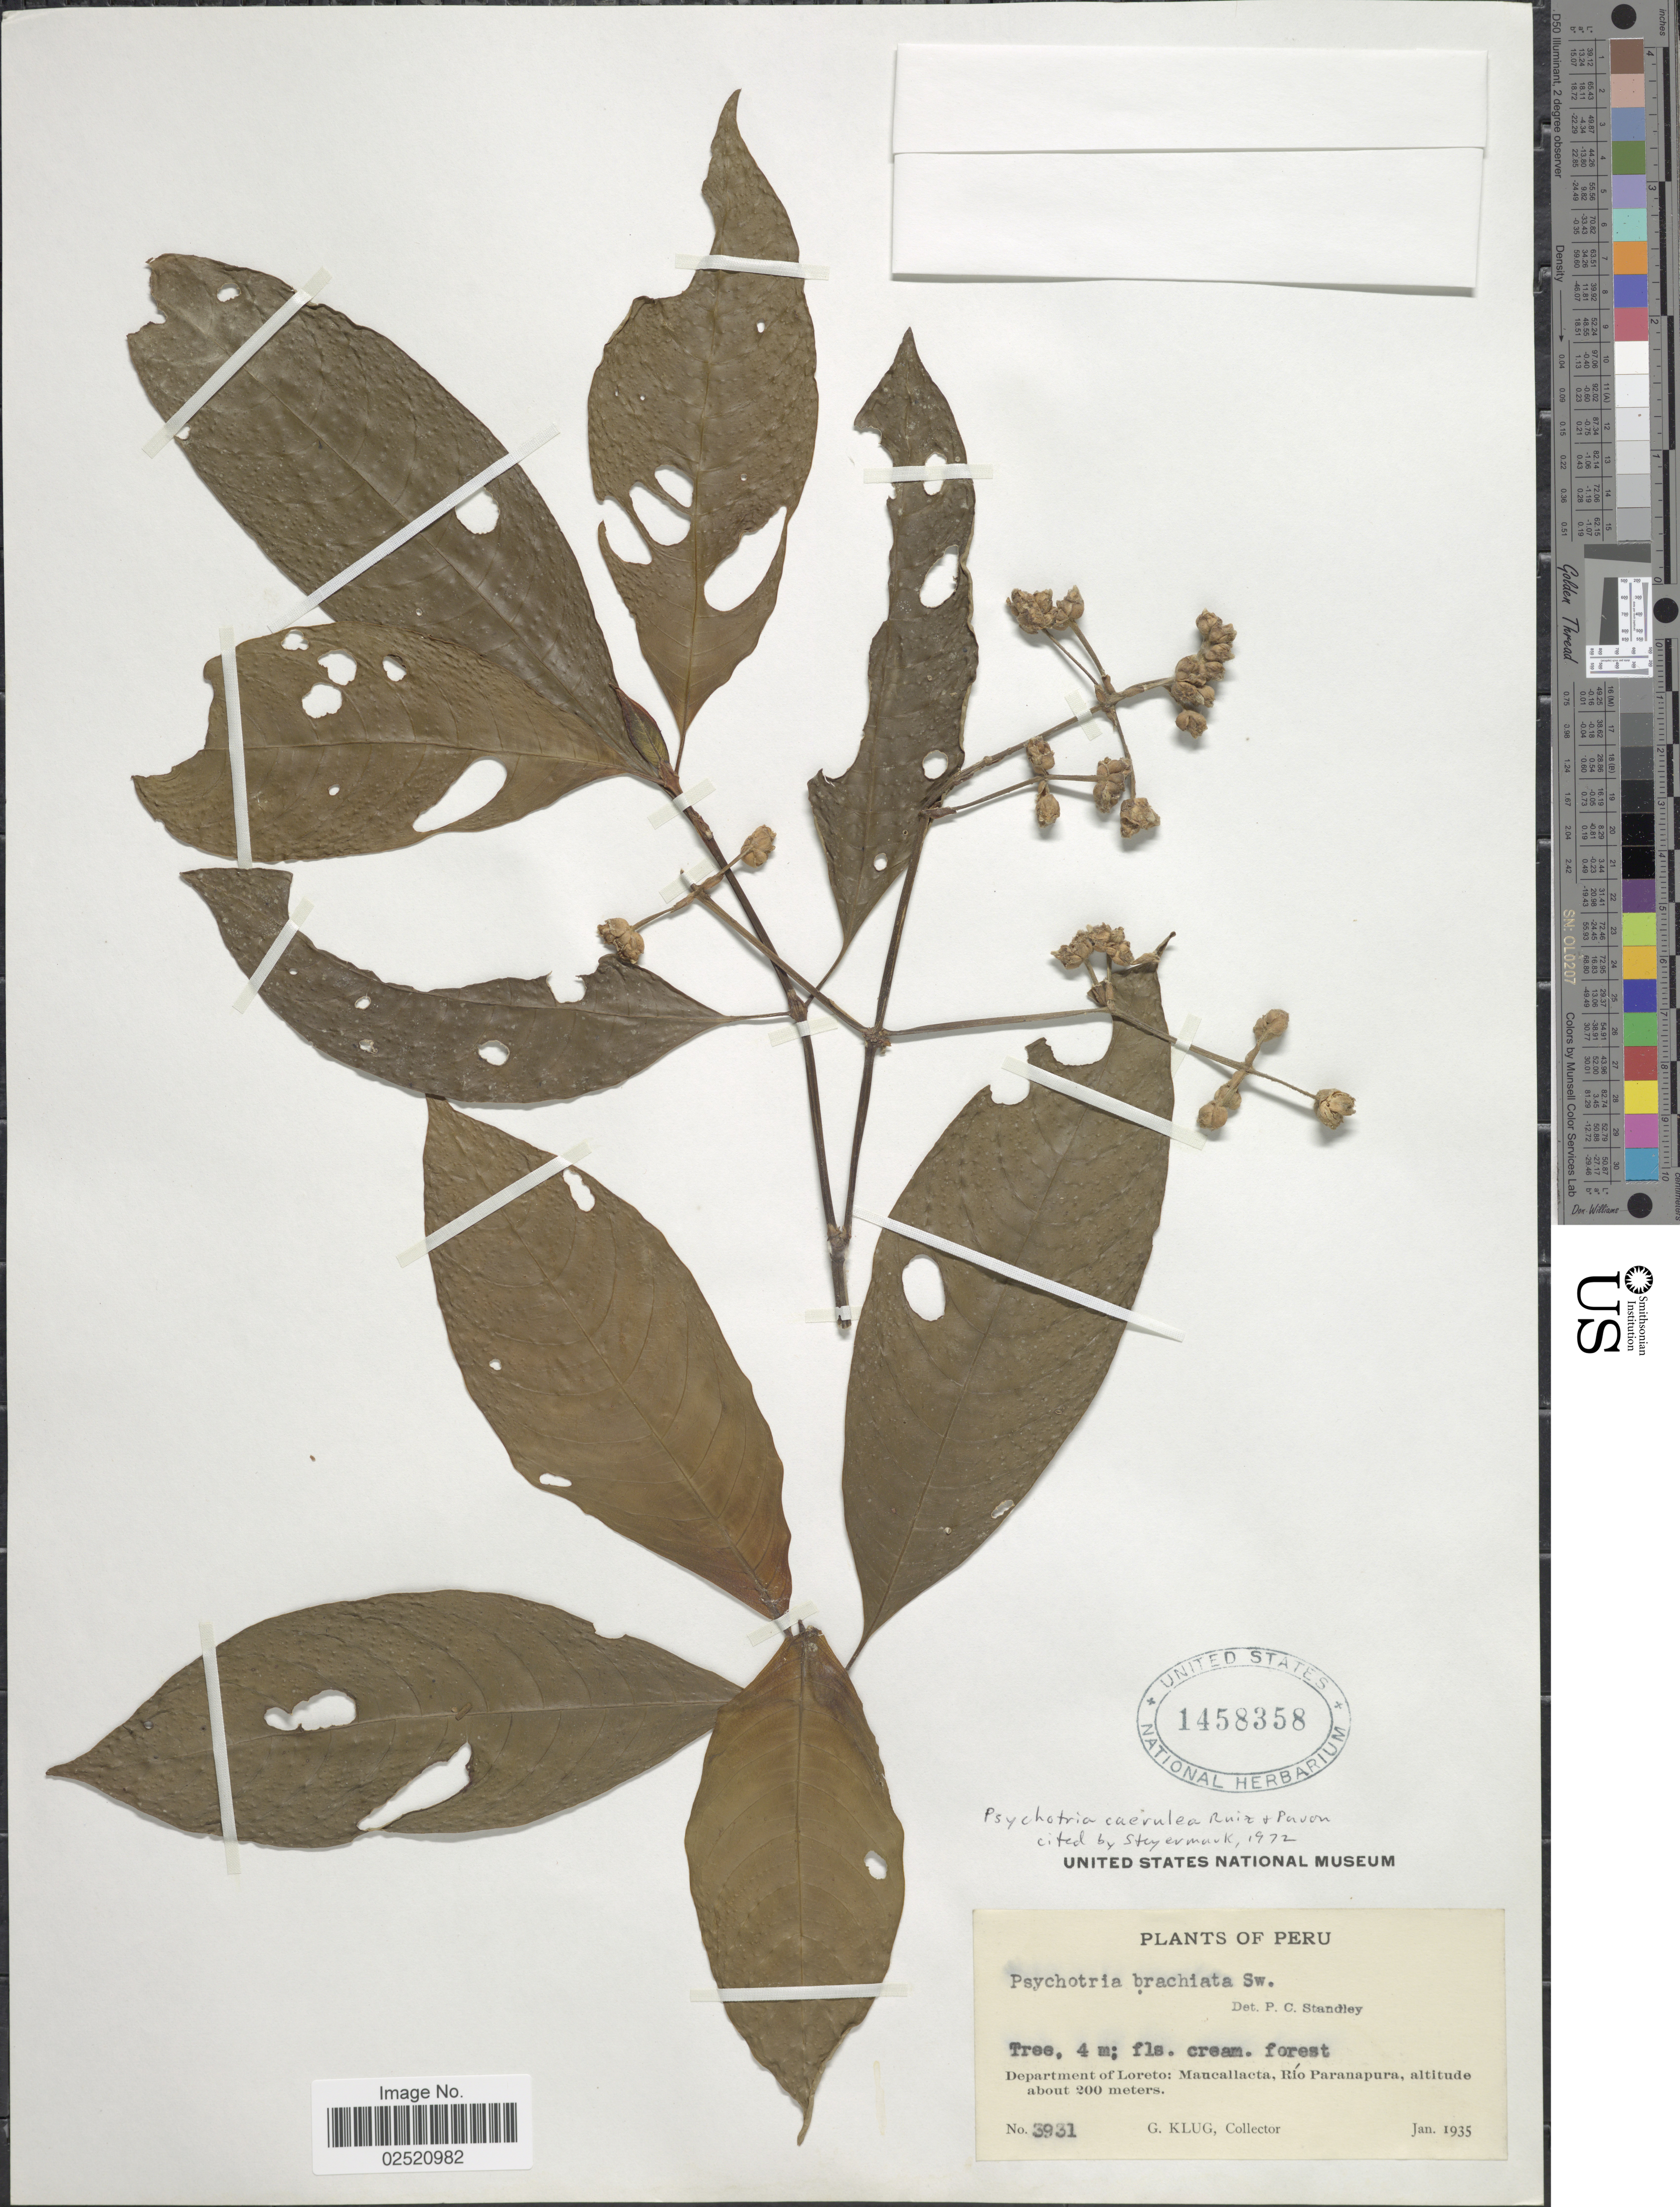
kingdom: Plantae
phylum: Tracheophyta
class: Magnoliopsida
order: Gentianales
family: Rubiaceae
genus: Psychotria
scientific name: Psychotria caerulea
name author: Ruiz & Pav.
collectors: G. Klug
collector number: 3931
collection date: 1935-01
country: Peru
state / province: Loreto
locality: Mancallacta, Rio Paranapura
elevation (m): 200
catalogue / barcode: US 1458358